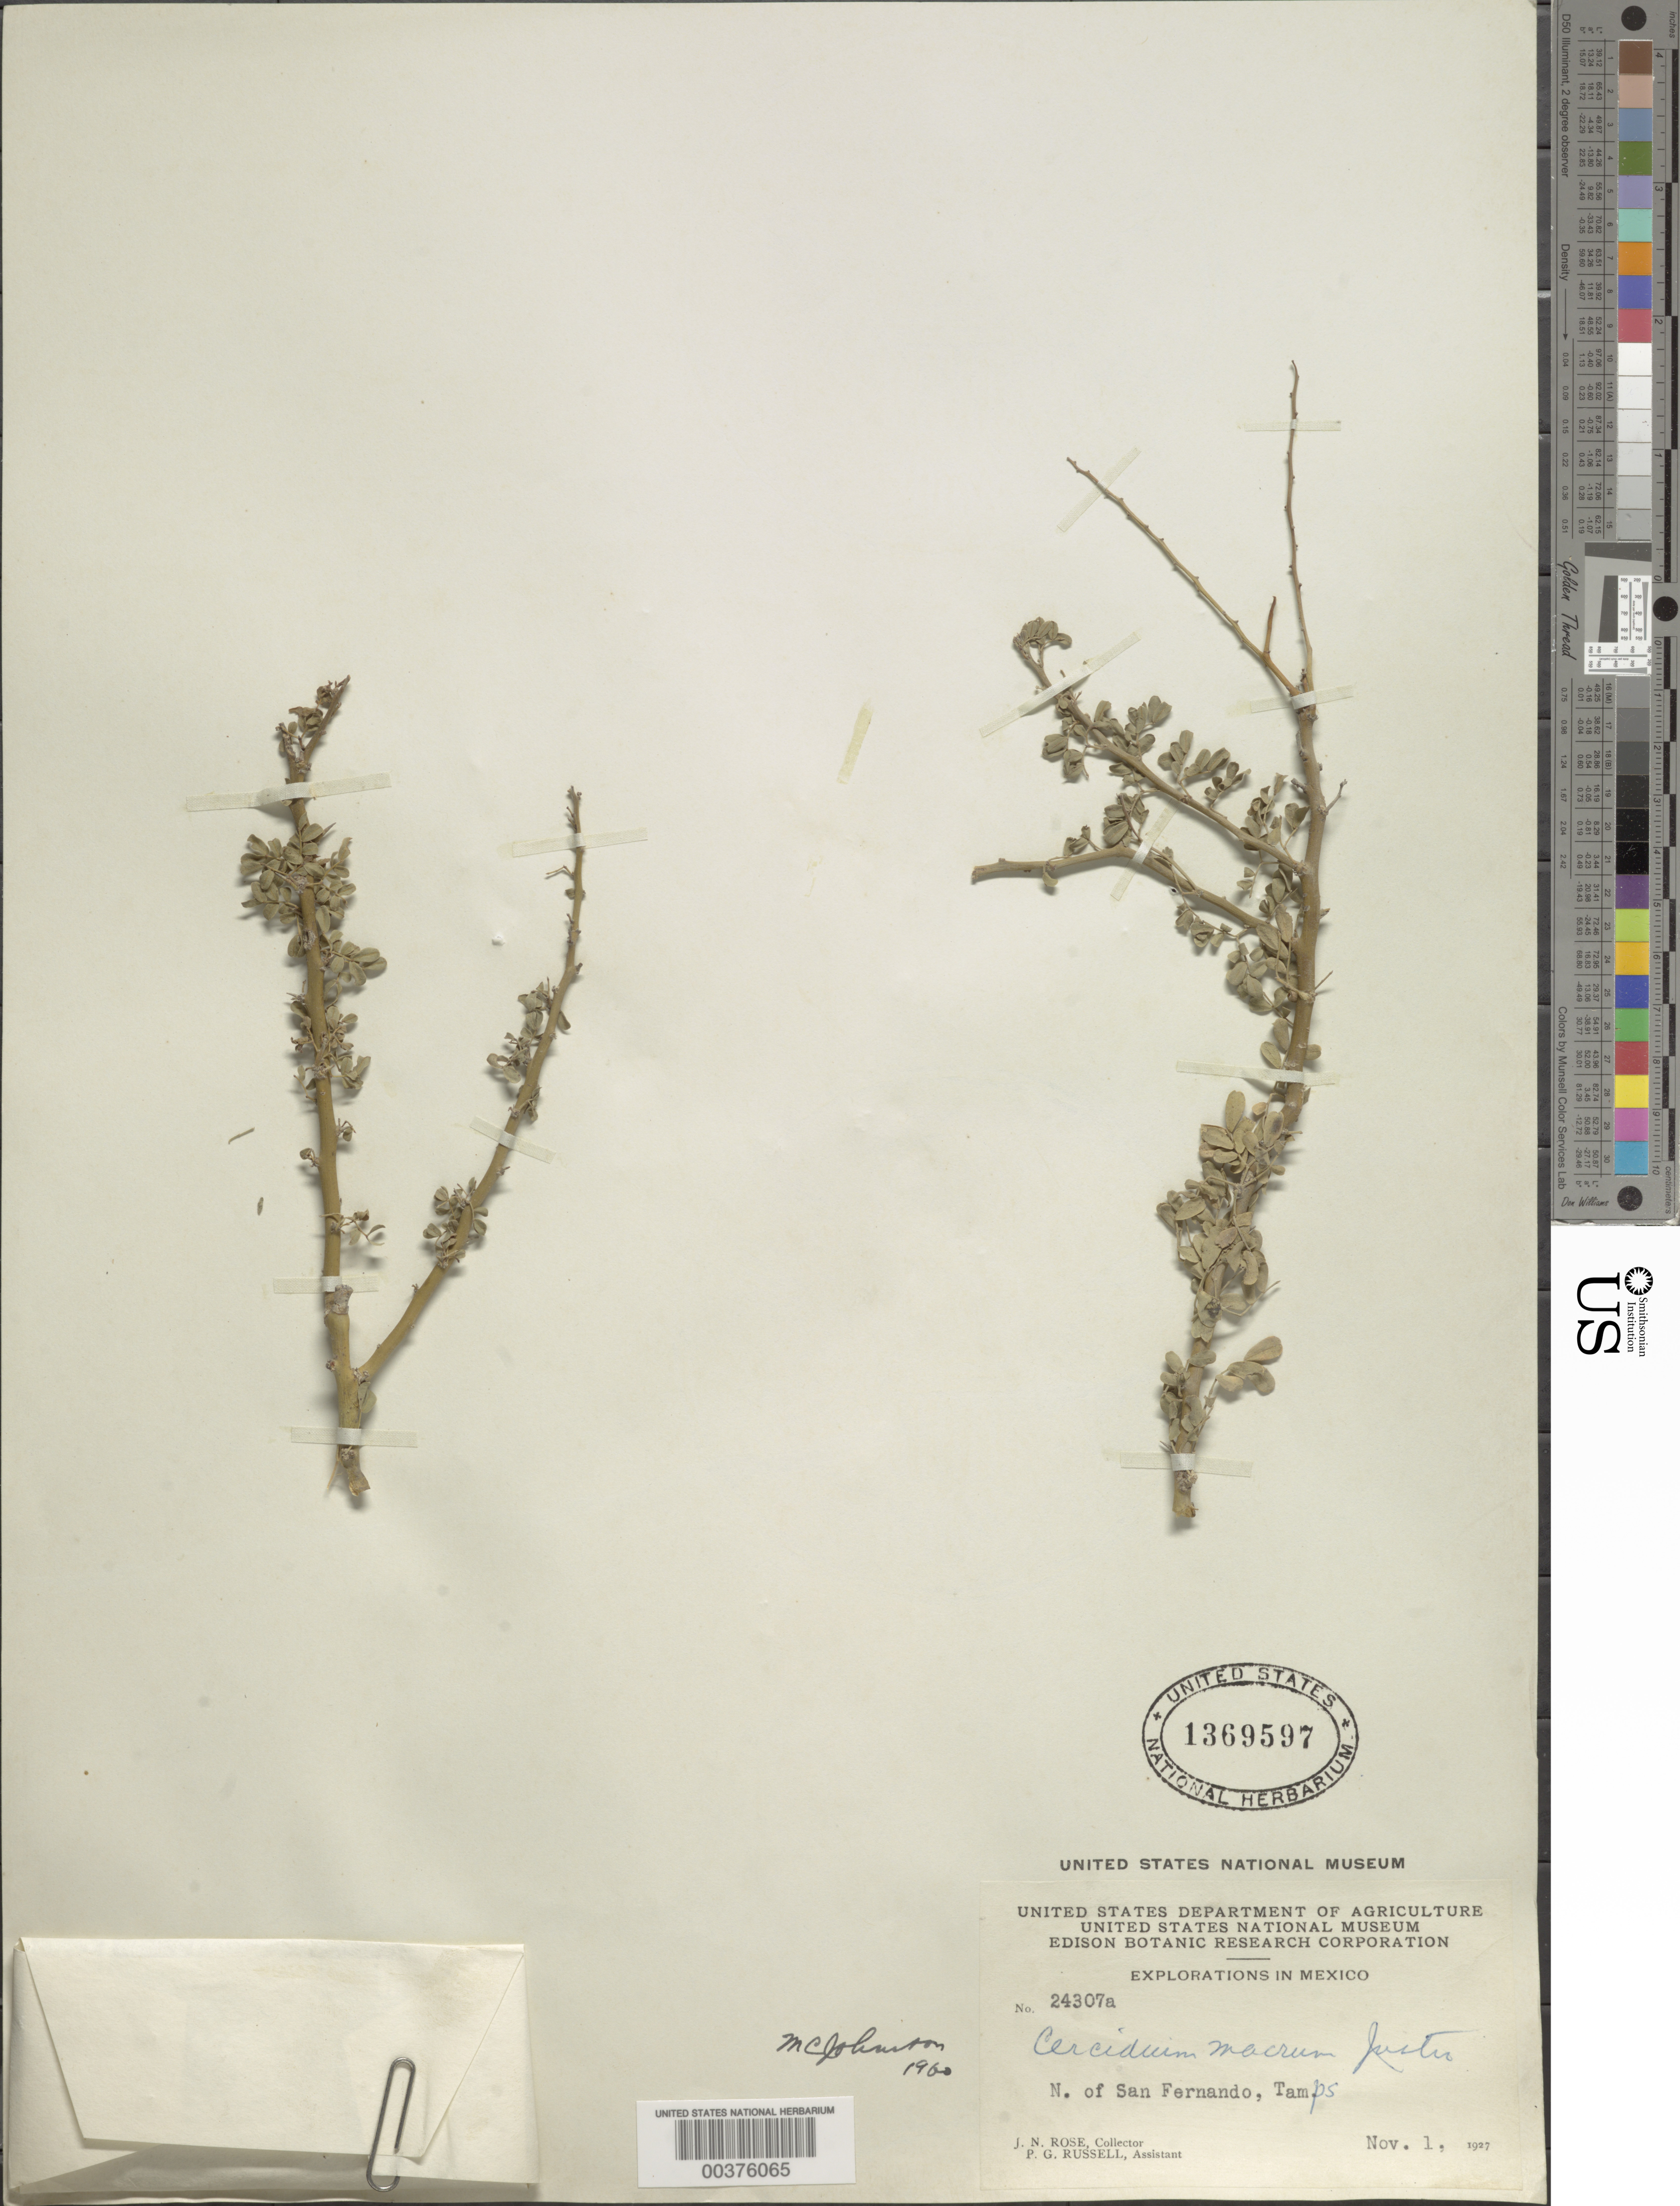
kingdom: Plantae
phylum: Tracheophyta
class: Magnoliopsida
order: Fabales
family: Fabaceae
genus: Parkinsonia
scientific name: Parkinsonia texana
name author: (A. Gray) S. Watson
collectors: J. N. Rose & P. G. Russell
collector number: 24307a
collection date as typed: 01 Nov 1927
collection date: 1927-11-01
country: Mexico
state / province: Tamaulipas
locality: N of San Fernando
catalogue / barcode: US 1369597